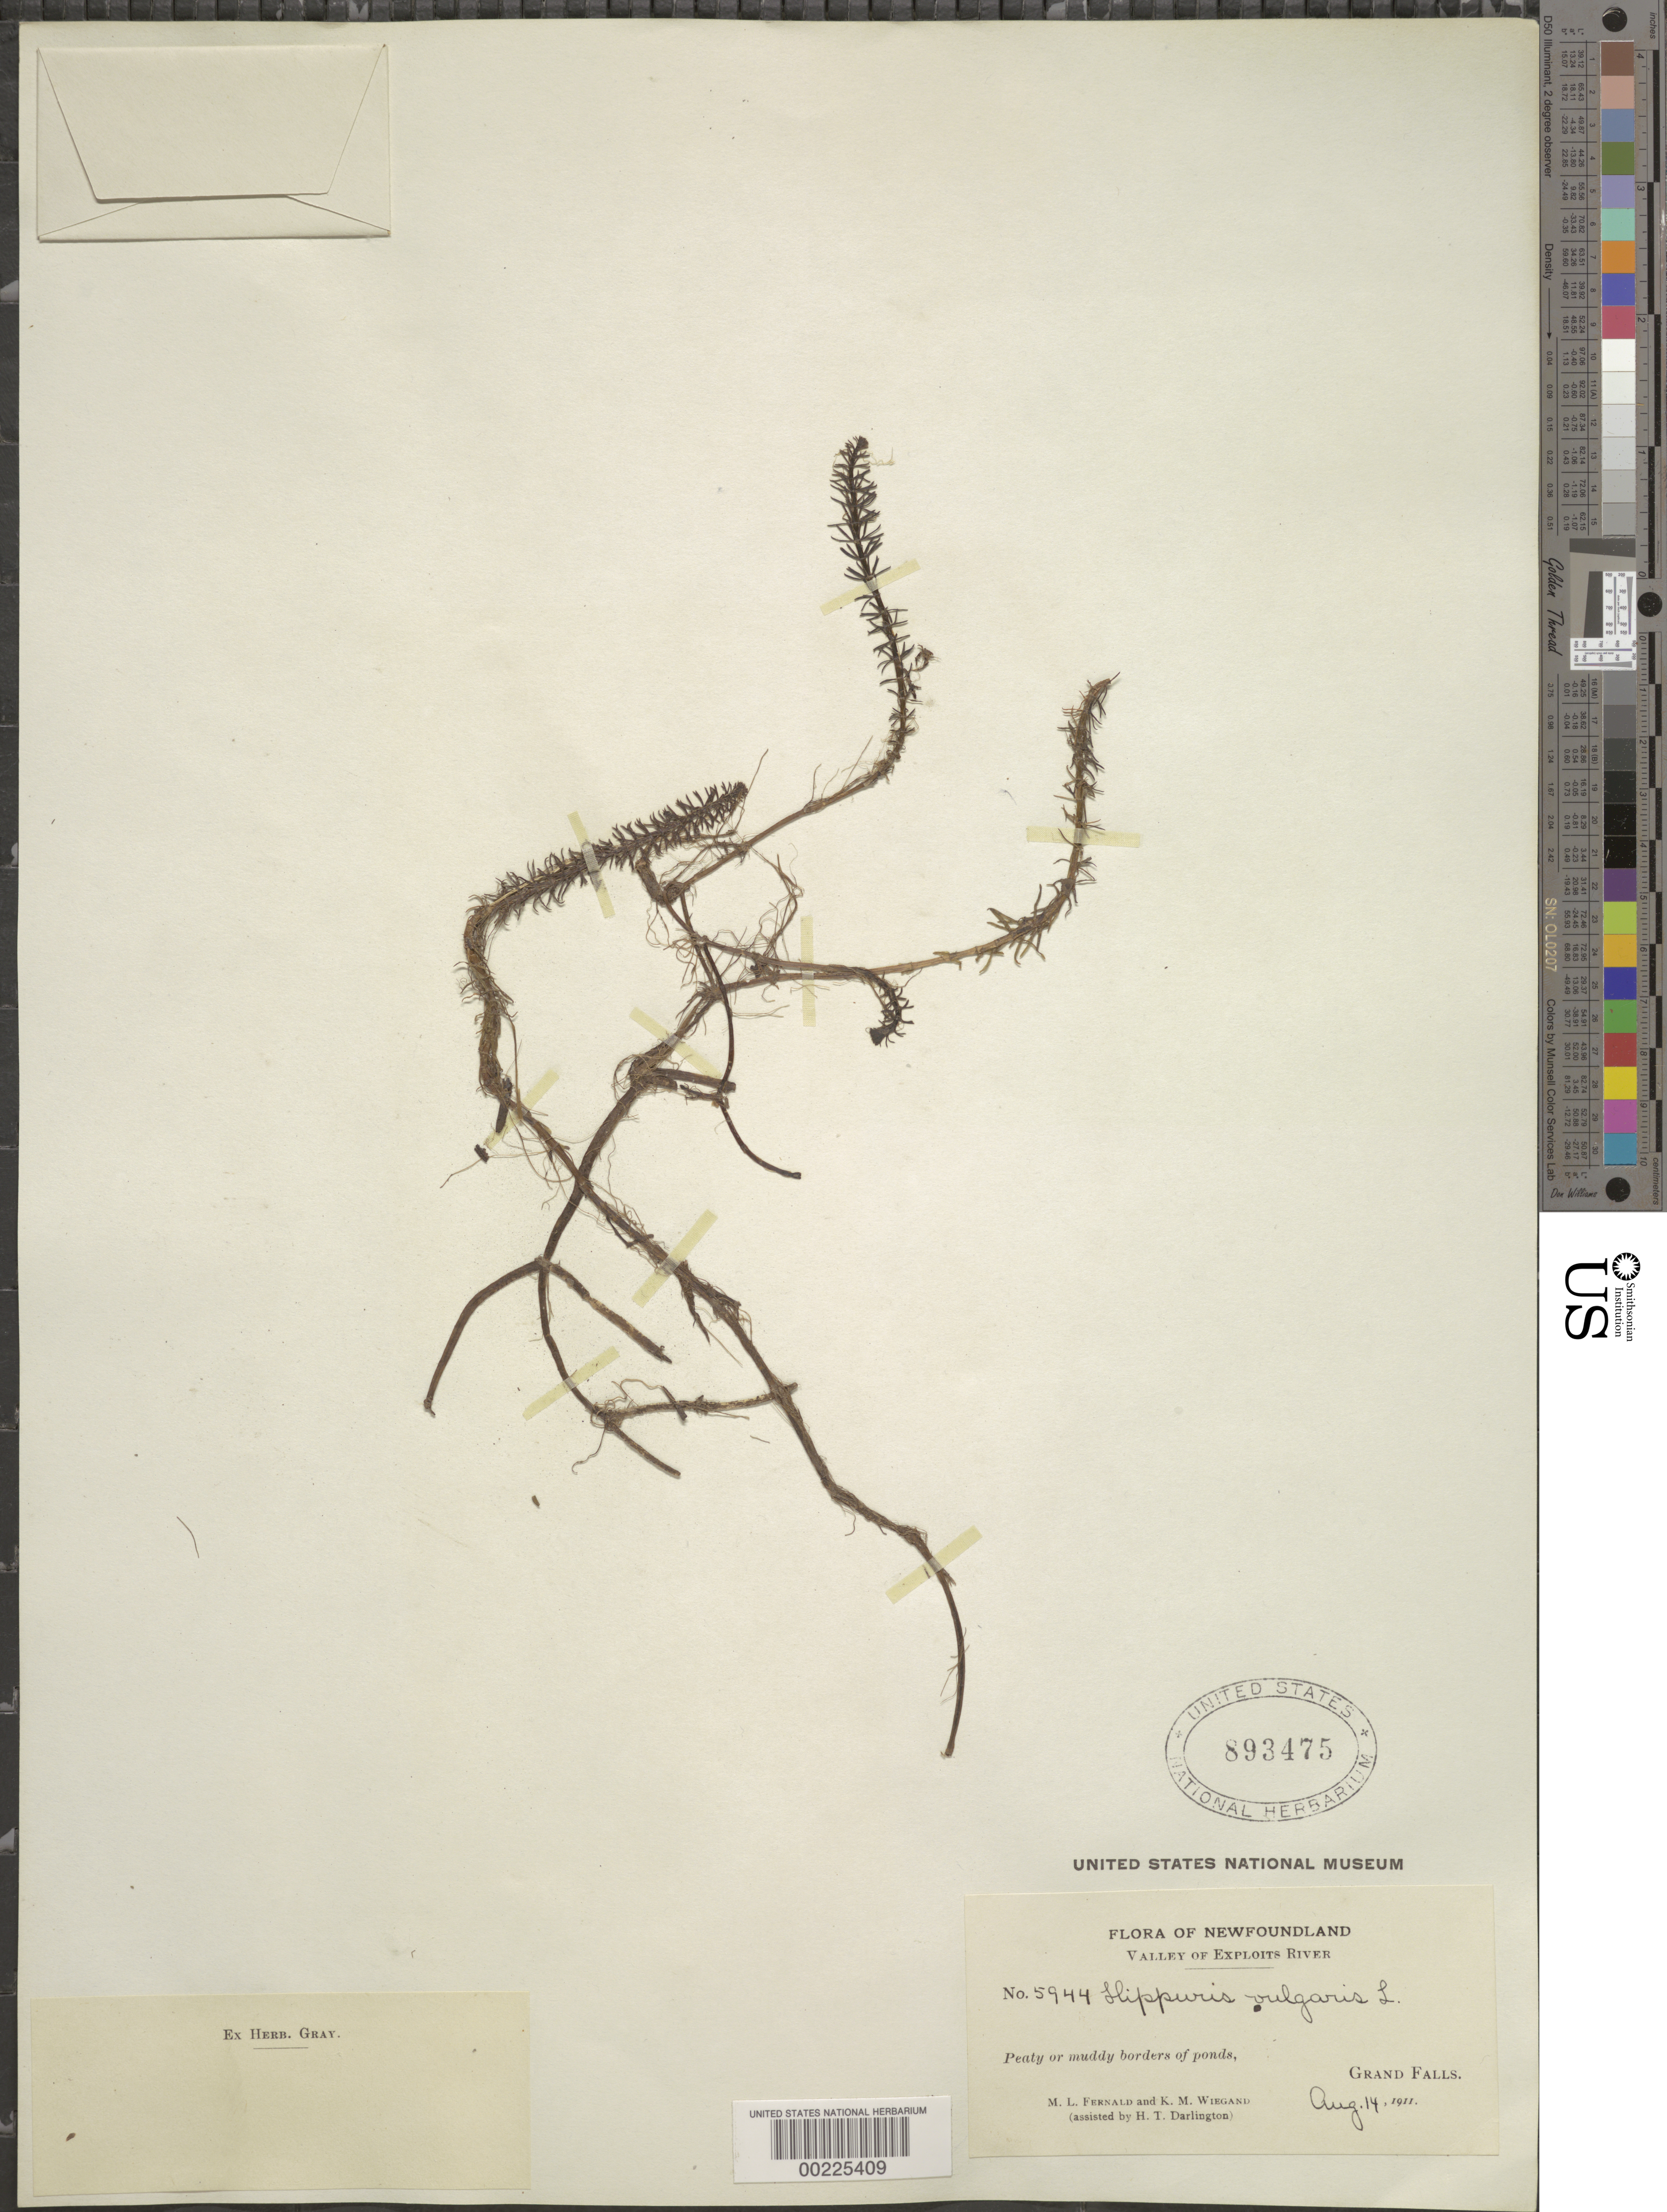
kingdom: Plantae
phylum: Tracheophyta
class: Magnoliopsida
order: Lamiales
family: Plantaginaceae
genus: Hippuris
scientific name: Hippuris vulgaris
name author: L.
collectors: M. L. Fernald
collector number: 5944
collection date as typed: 14 Aug 1911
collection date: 1911-08-14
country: Canada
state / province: Newfoundland and Labrador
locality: Valley of exploits river; grand falls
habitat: Peaty or muddy borders of ponds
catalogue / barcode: US 893475